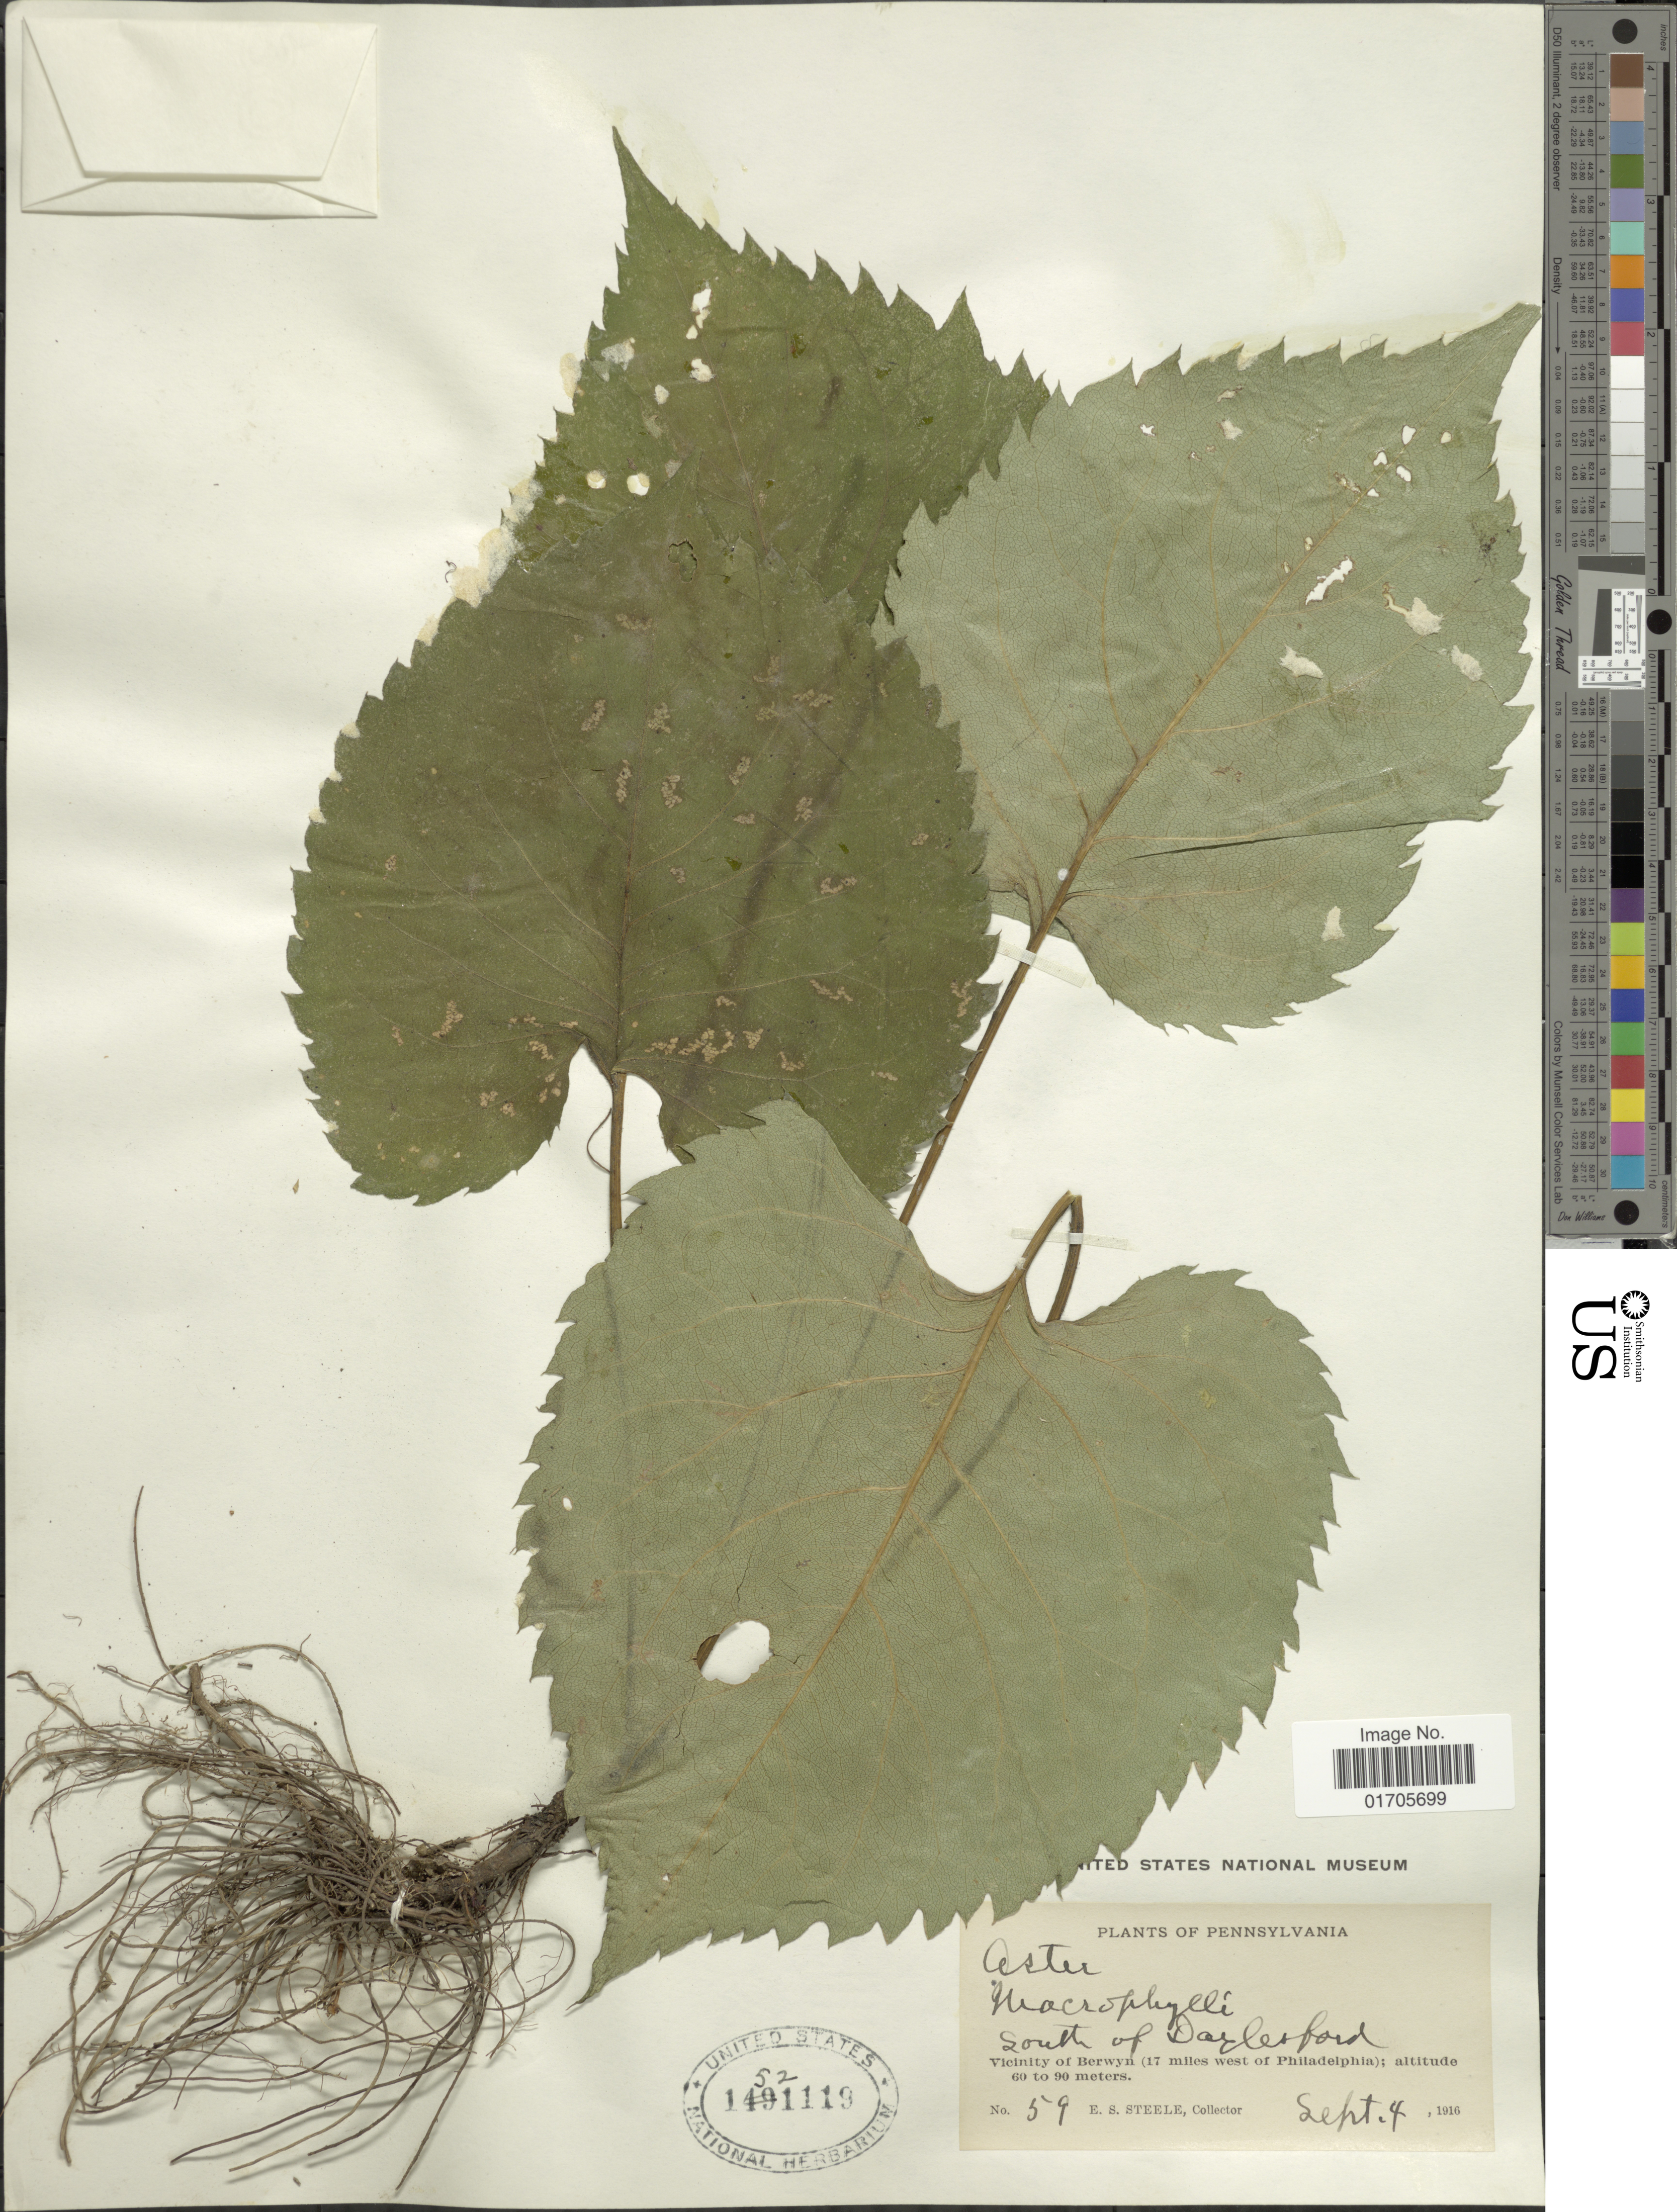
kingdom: Plantae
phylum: Tracheophyta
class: Magnoliopsida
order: Asterales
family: Asteraceae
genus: Eurybia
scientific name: Eurybia macrophylla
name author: (L.) Cass.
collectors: E. Steele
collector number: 59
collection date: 1916-09-04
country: United States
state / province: Pennsylvania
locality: Pennsylvania. South of Daylesford. Vicinity of Berwyn (17 miles west of Philadelphia).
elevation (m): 60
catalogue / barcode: US 1521119